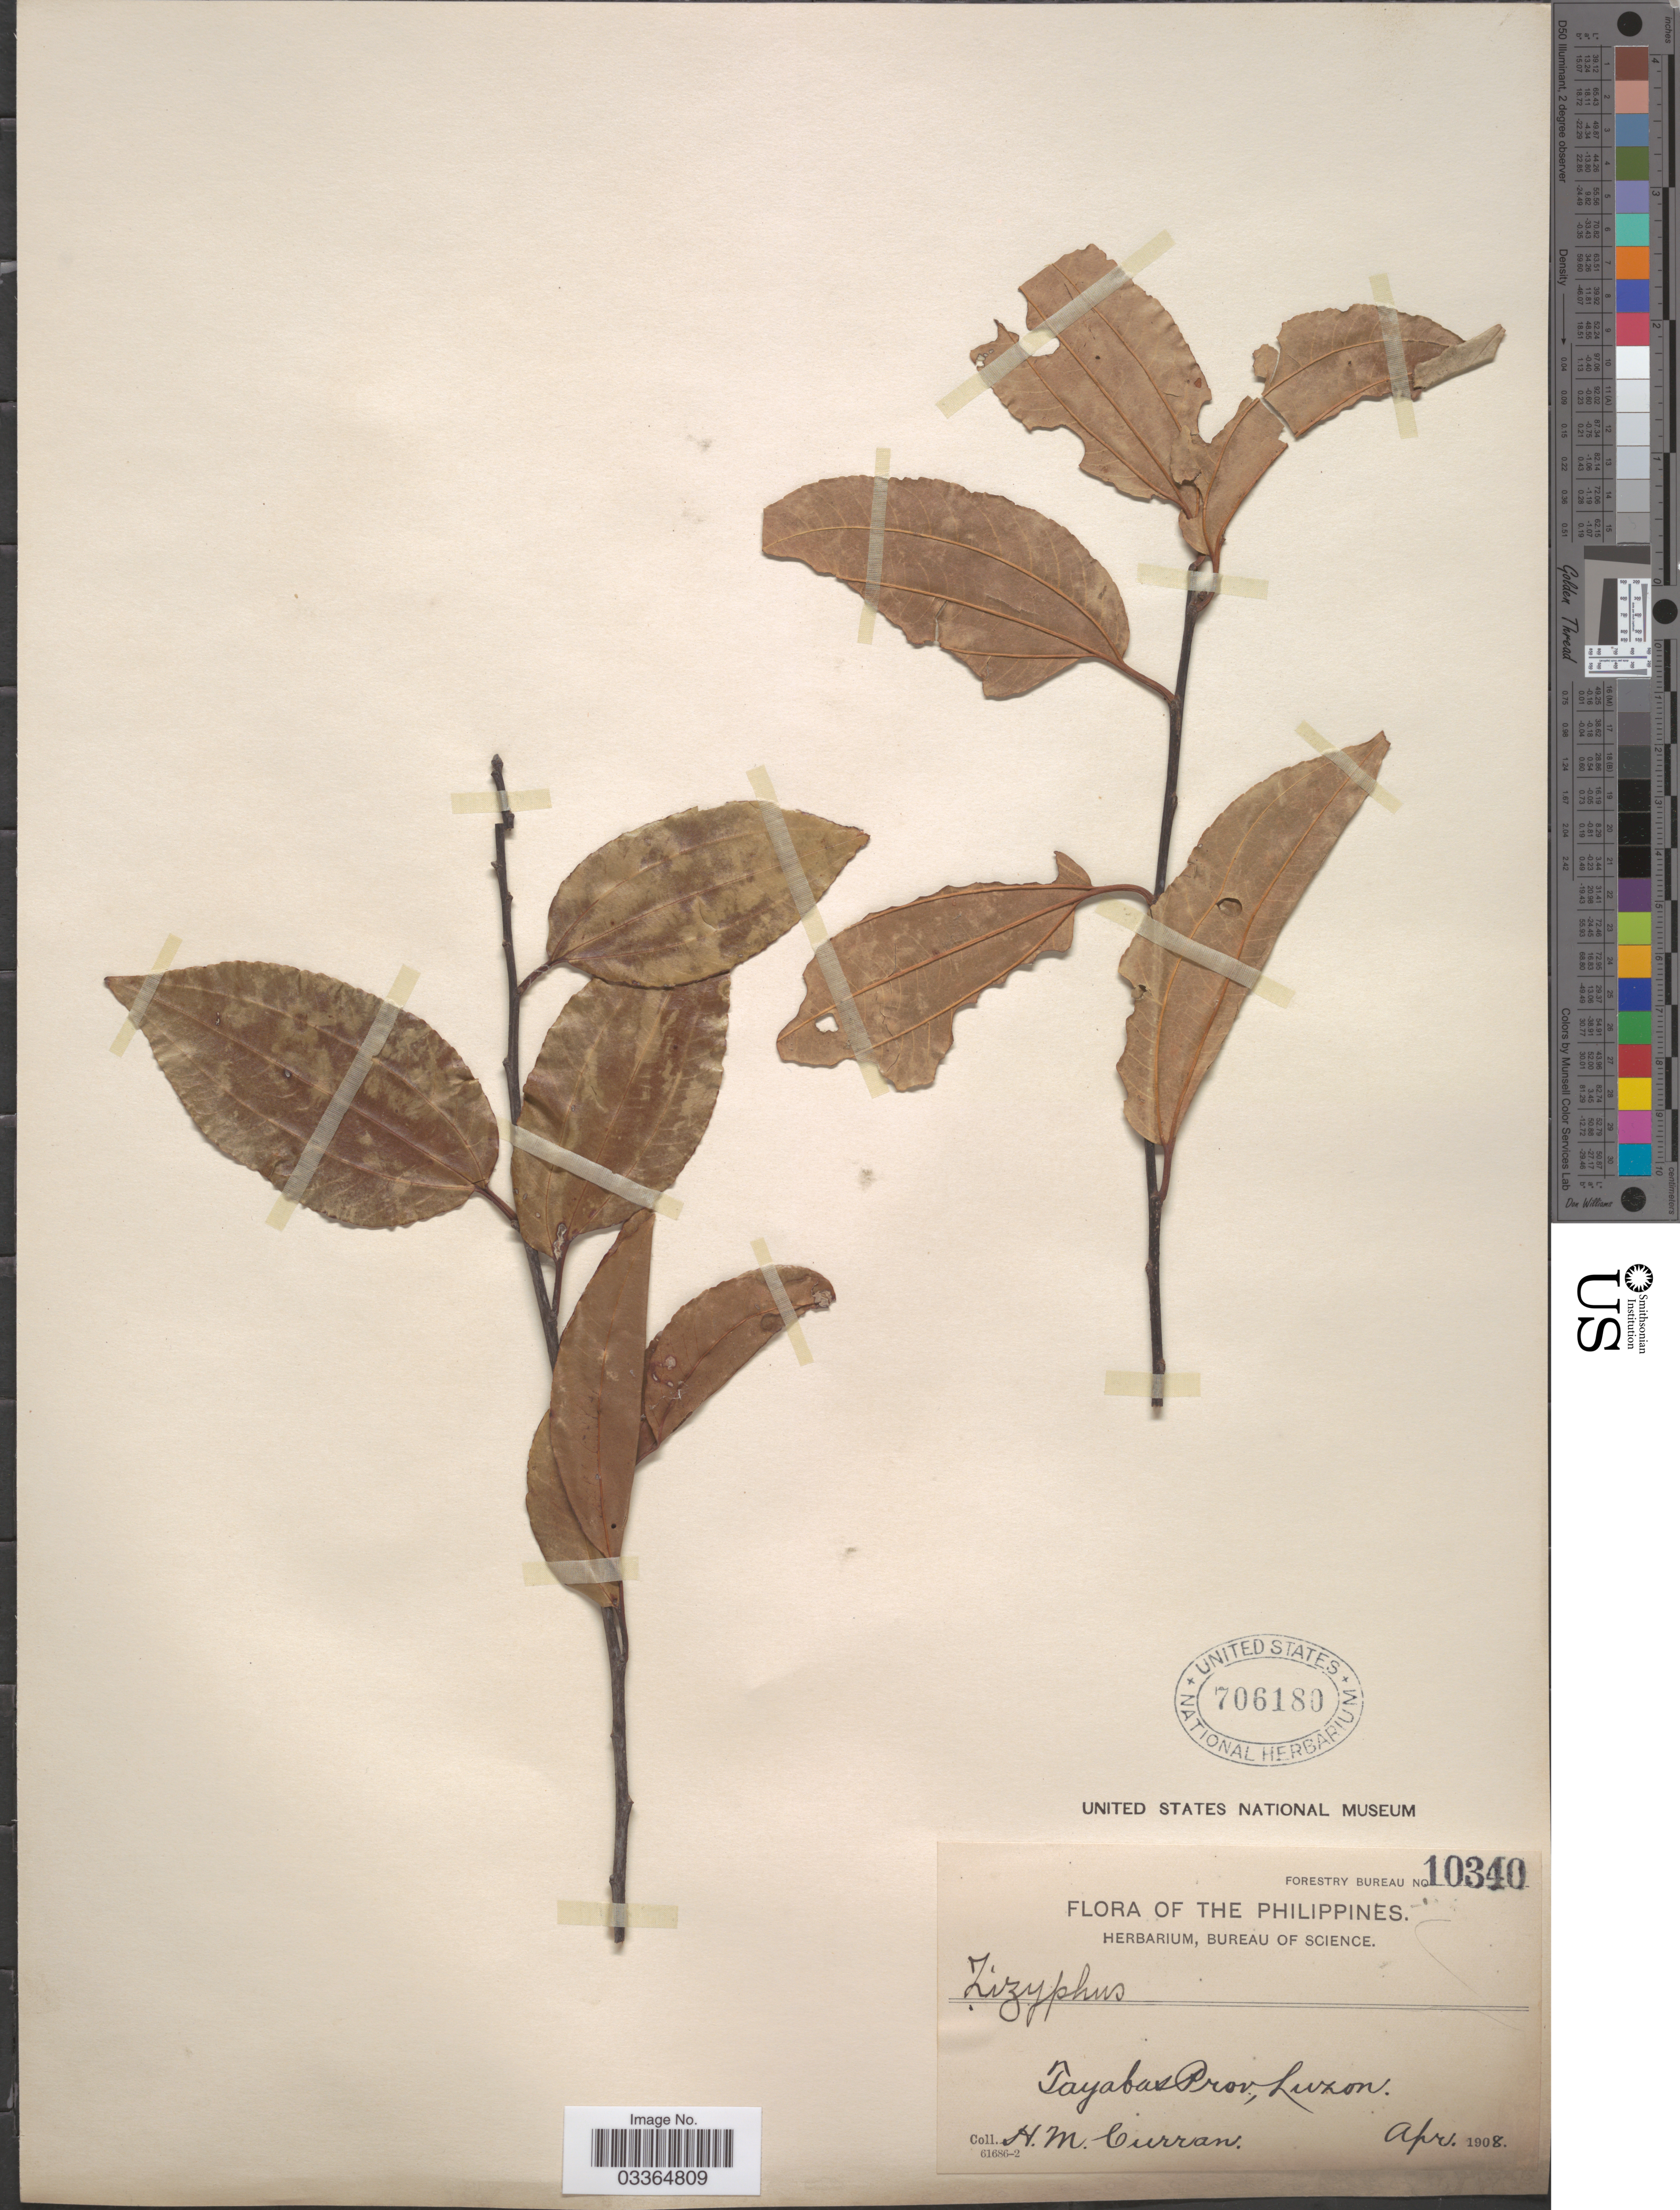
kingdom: Plantae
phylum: Tracheophyta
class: Magnoliopsida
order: Rosales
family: Rhamnaceae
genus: Ziziphus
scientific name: Ziziphus sp.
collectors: H. M. Curran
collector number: Forestry Bureau 10340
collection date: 1908-04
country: Philippines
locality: Tayabas Prov., Luzon.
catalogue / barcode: US 706180